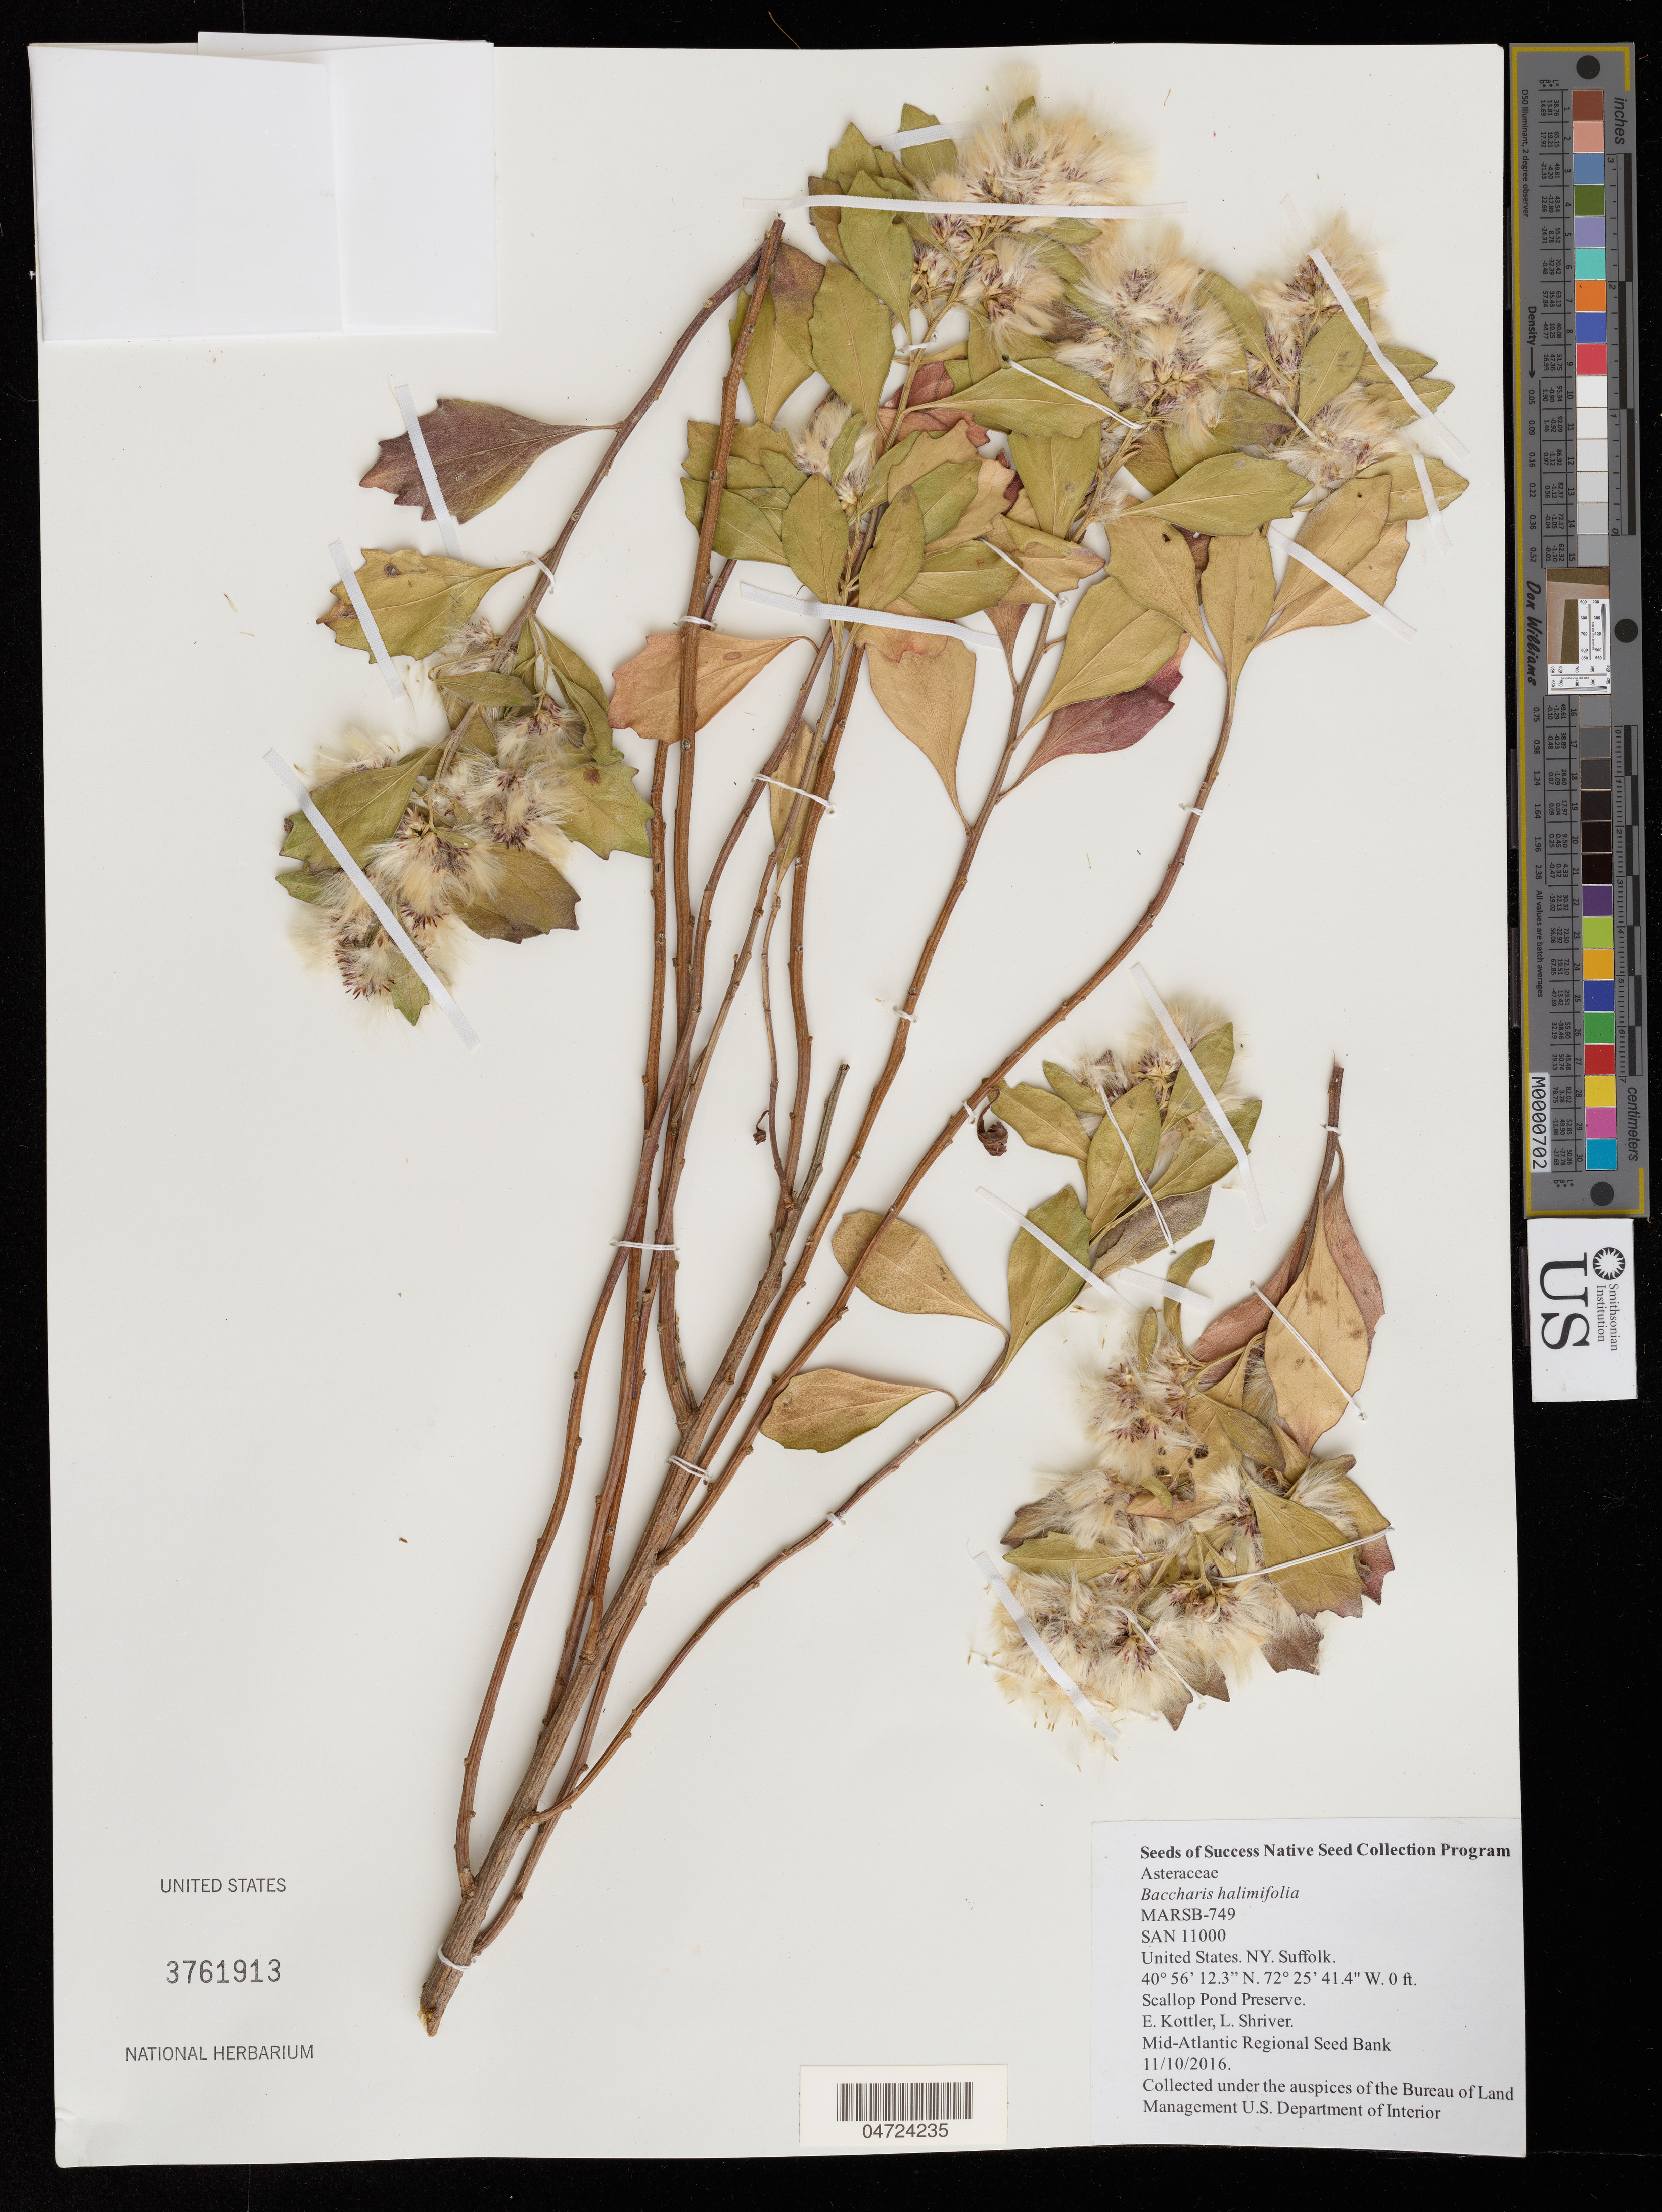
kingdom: Plantae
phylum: Tracheophyta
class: Magnoliopsida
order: Asterales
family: Asteraceae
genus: Baccharis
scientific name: Baccharis halimifolia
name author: L.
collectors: E. Kottler & L. Shriver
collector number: MARSB-749/SAN11000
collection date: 2016-11-10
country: United States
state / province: New York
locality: Suffolk. Scallop Pond Preserve.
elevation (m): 0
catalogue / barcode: US 3761913